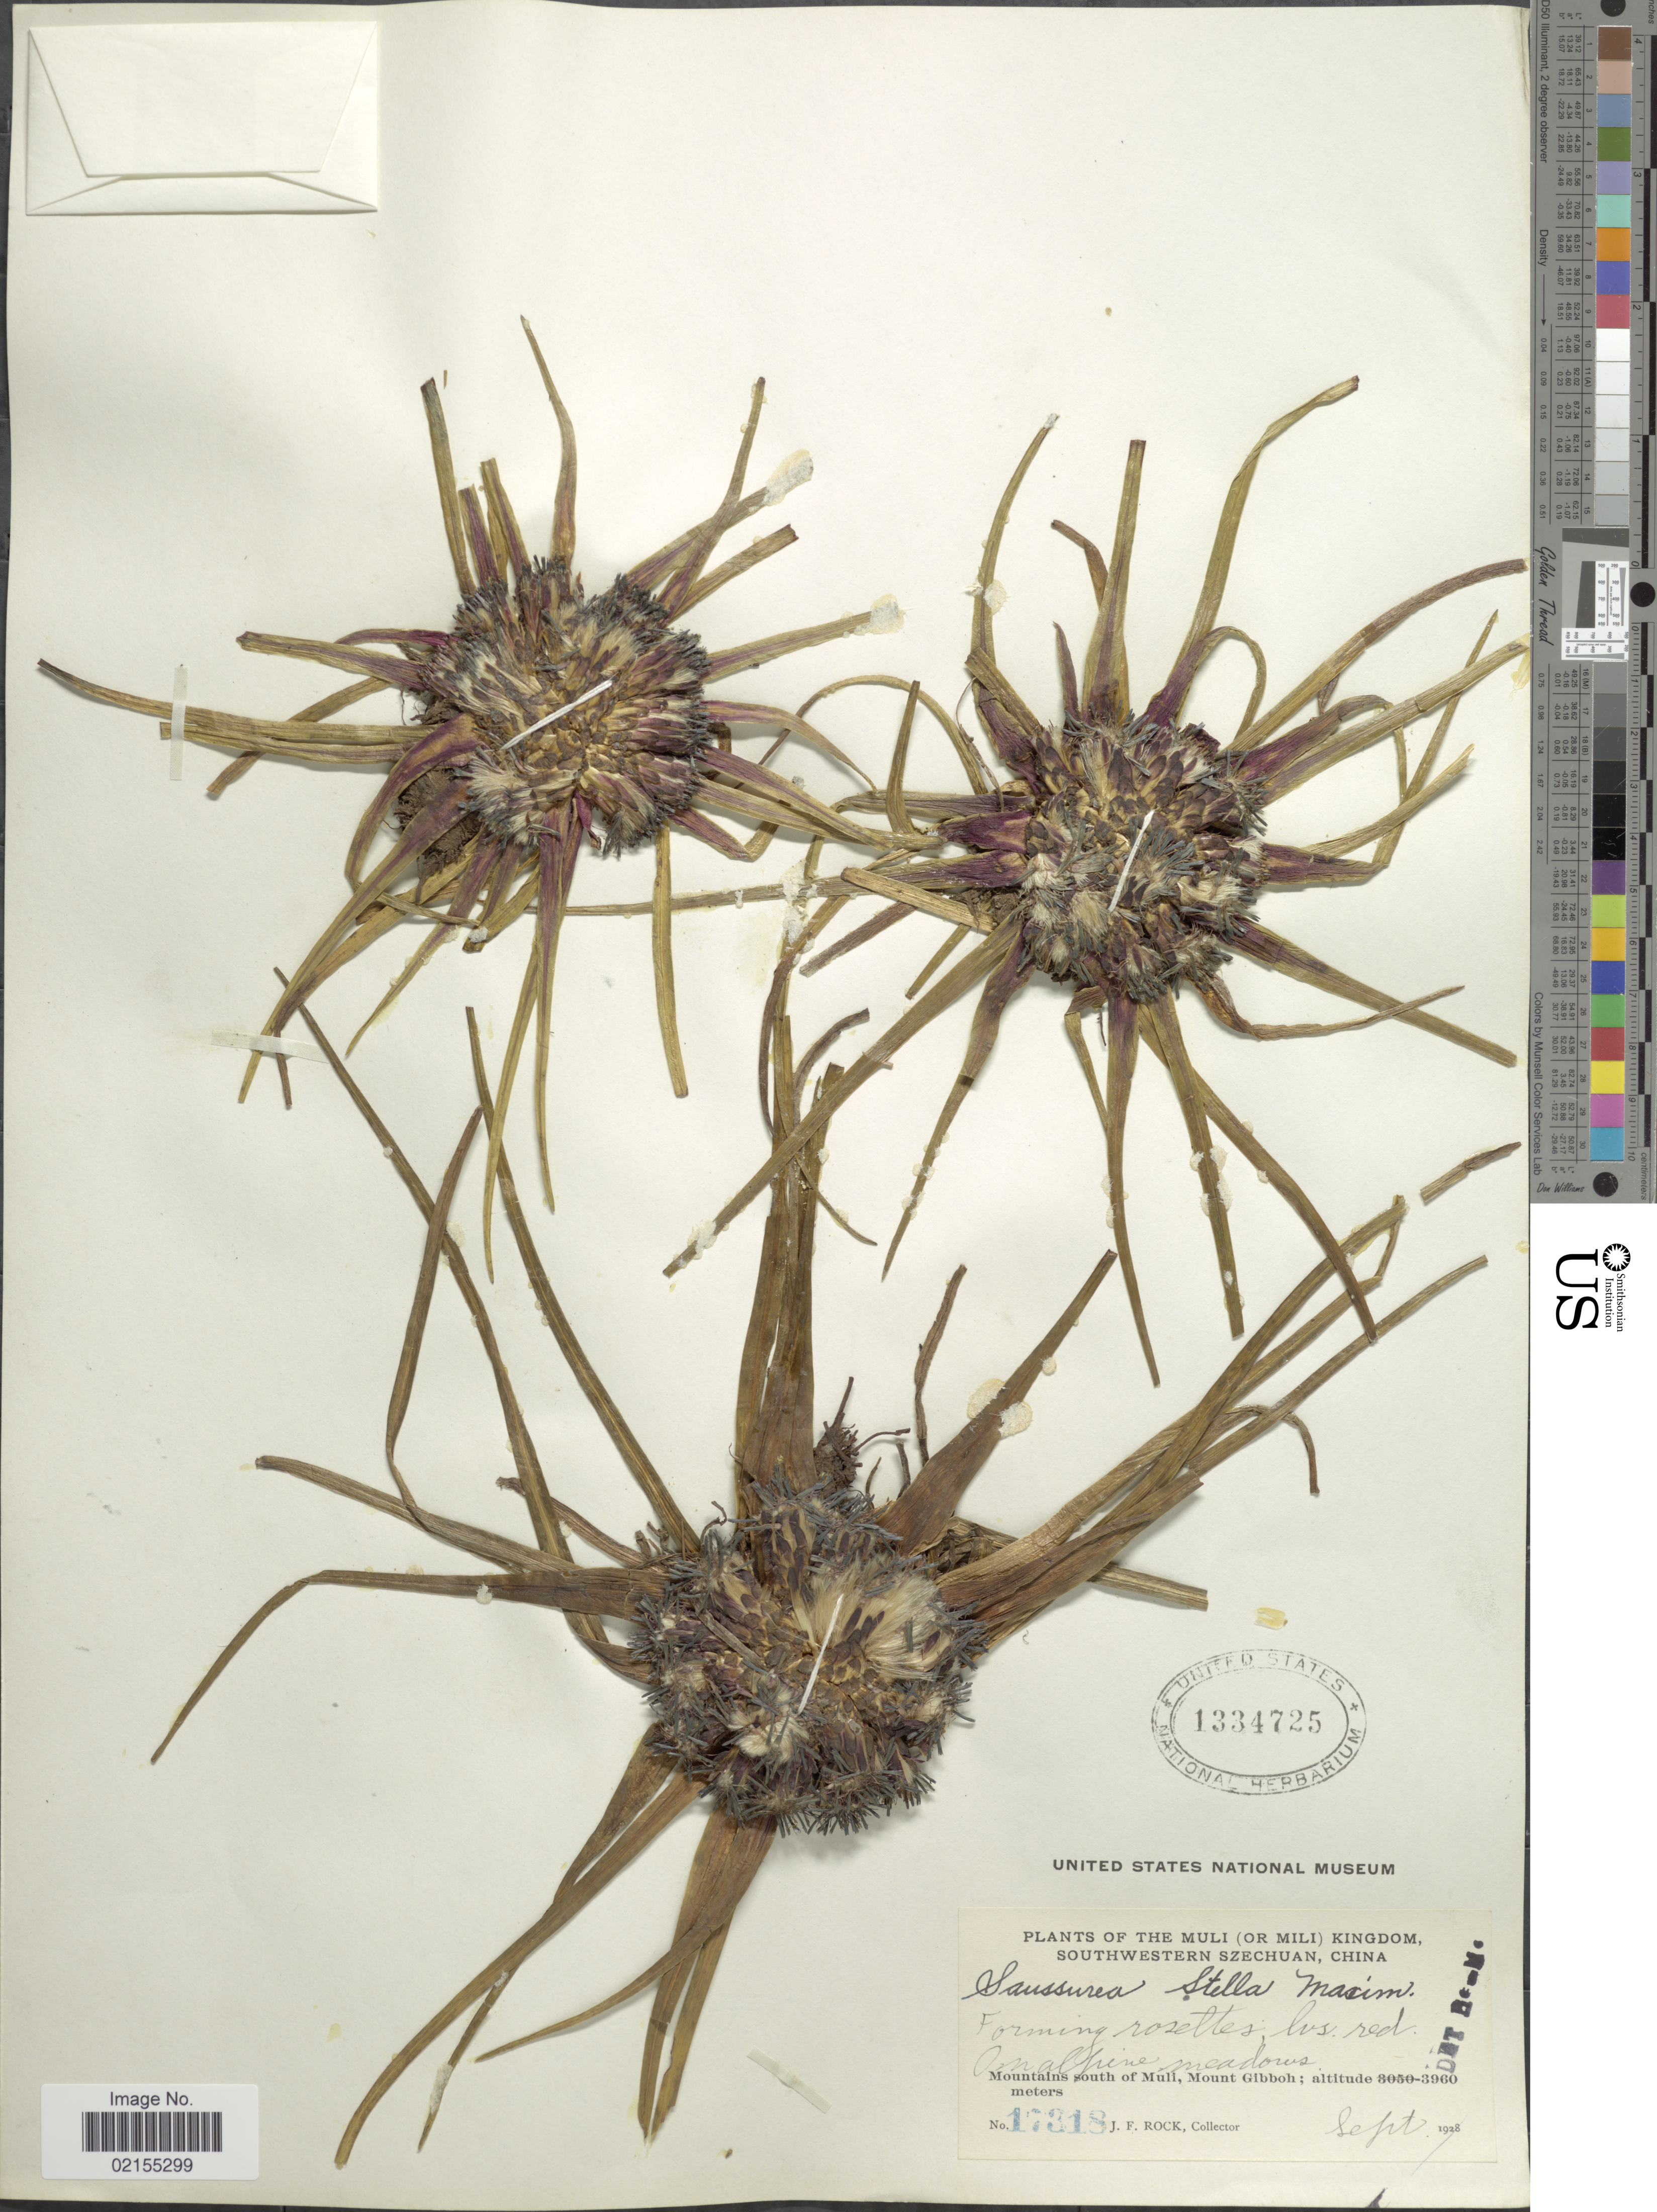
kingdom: Plantae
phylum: Tracheophyta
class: Magnoliopsida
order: Asterales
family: Asteraceae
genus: Saussurea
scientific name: Saussurea stella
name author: Maxim.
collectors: J. Rock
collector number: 17318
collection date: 1928-09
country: China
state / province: Sichuan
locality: The Muli (Or Mili) Kingdom, Southwestern Szechuan, China, Moiunt south of Muli, Mount Gibboh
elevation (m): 3960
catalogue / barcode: US 1334725